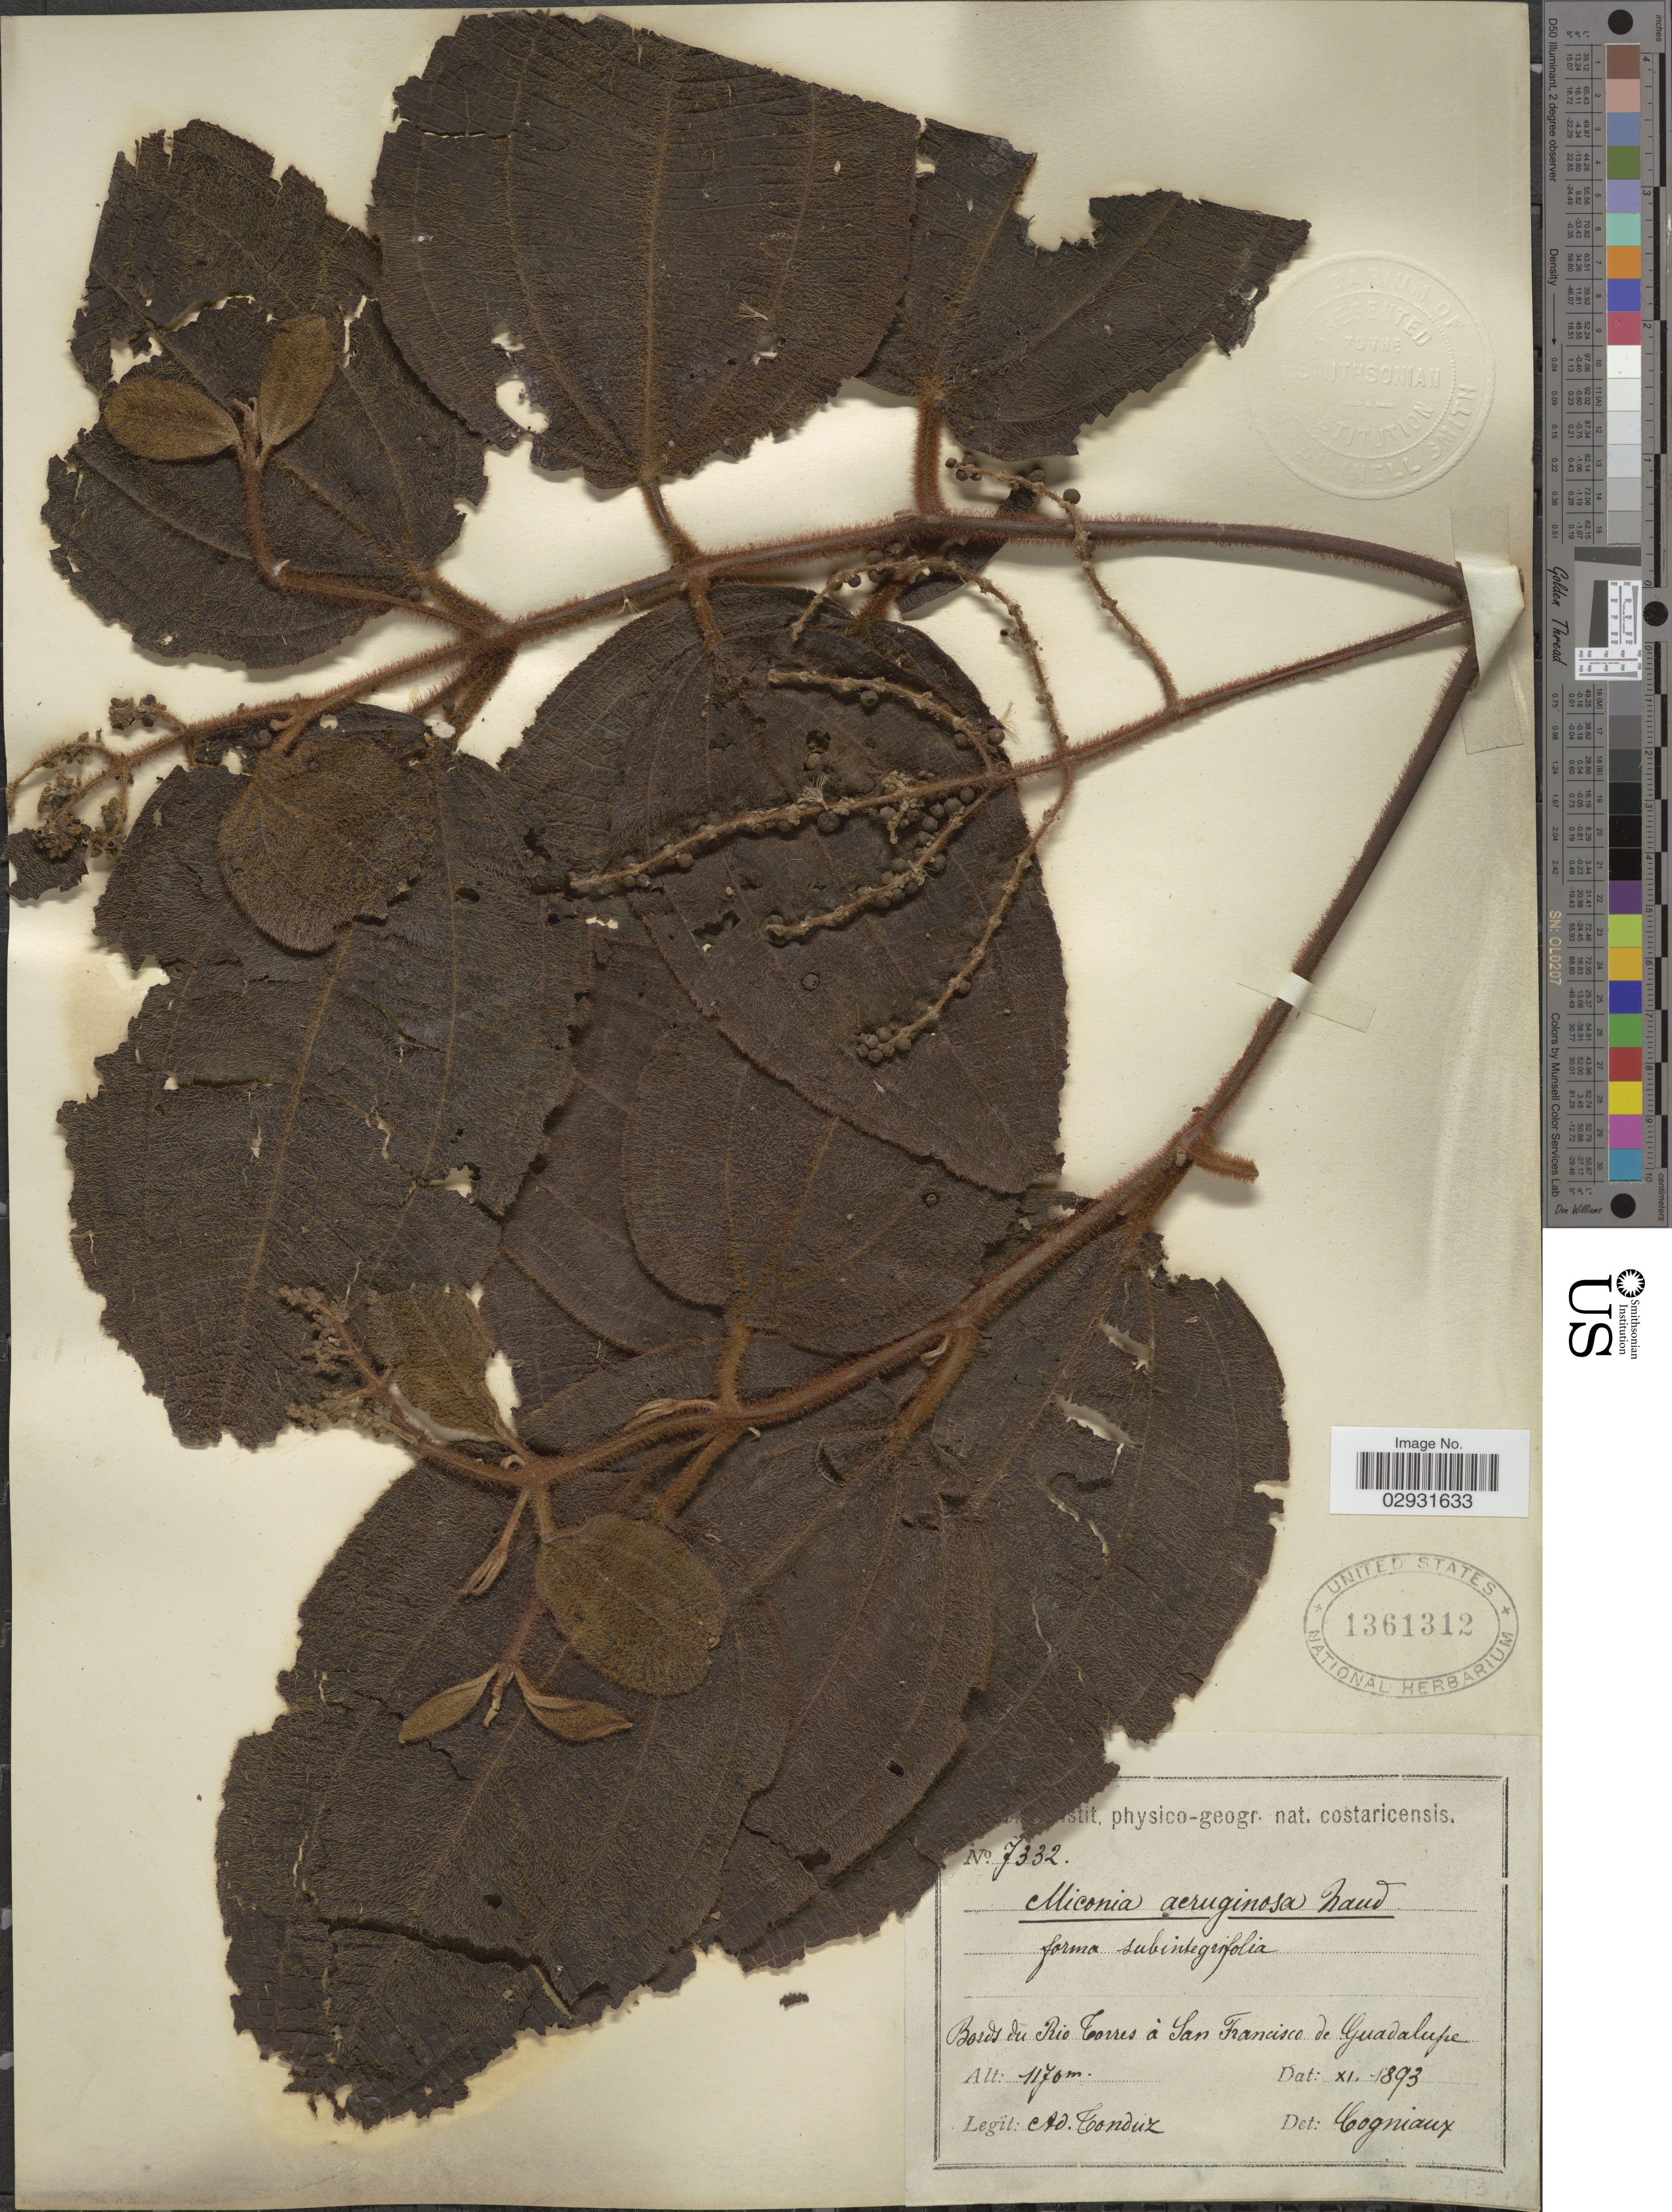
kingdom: Plantae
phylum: Tracheophyta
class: Magnoliopsida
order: Myrtales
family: Melastomataceae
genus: Miconia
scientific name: Miconia aeruginosa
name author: Naudin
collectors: A. Tonduz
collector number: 7332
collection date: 1893-11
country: Costa Rica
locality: Bords du Rio Torres á Francisco de Guadalupe.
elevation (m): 1170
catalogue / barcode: US 1361312